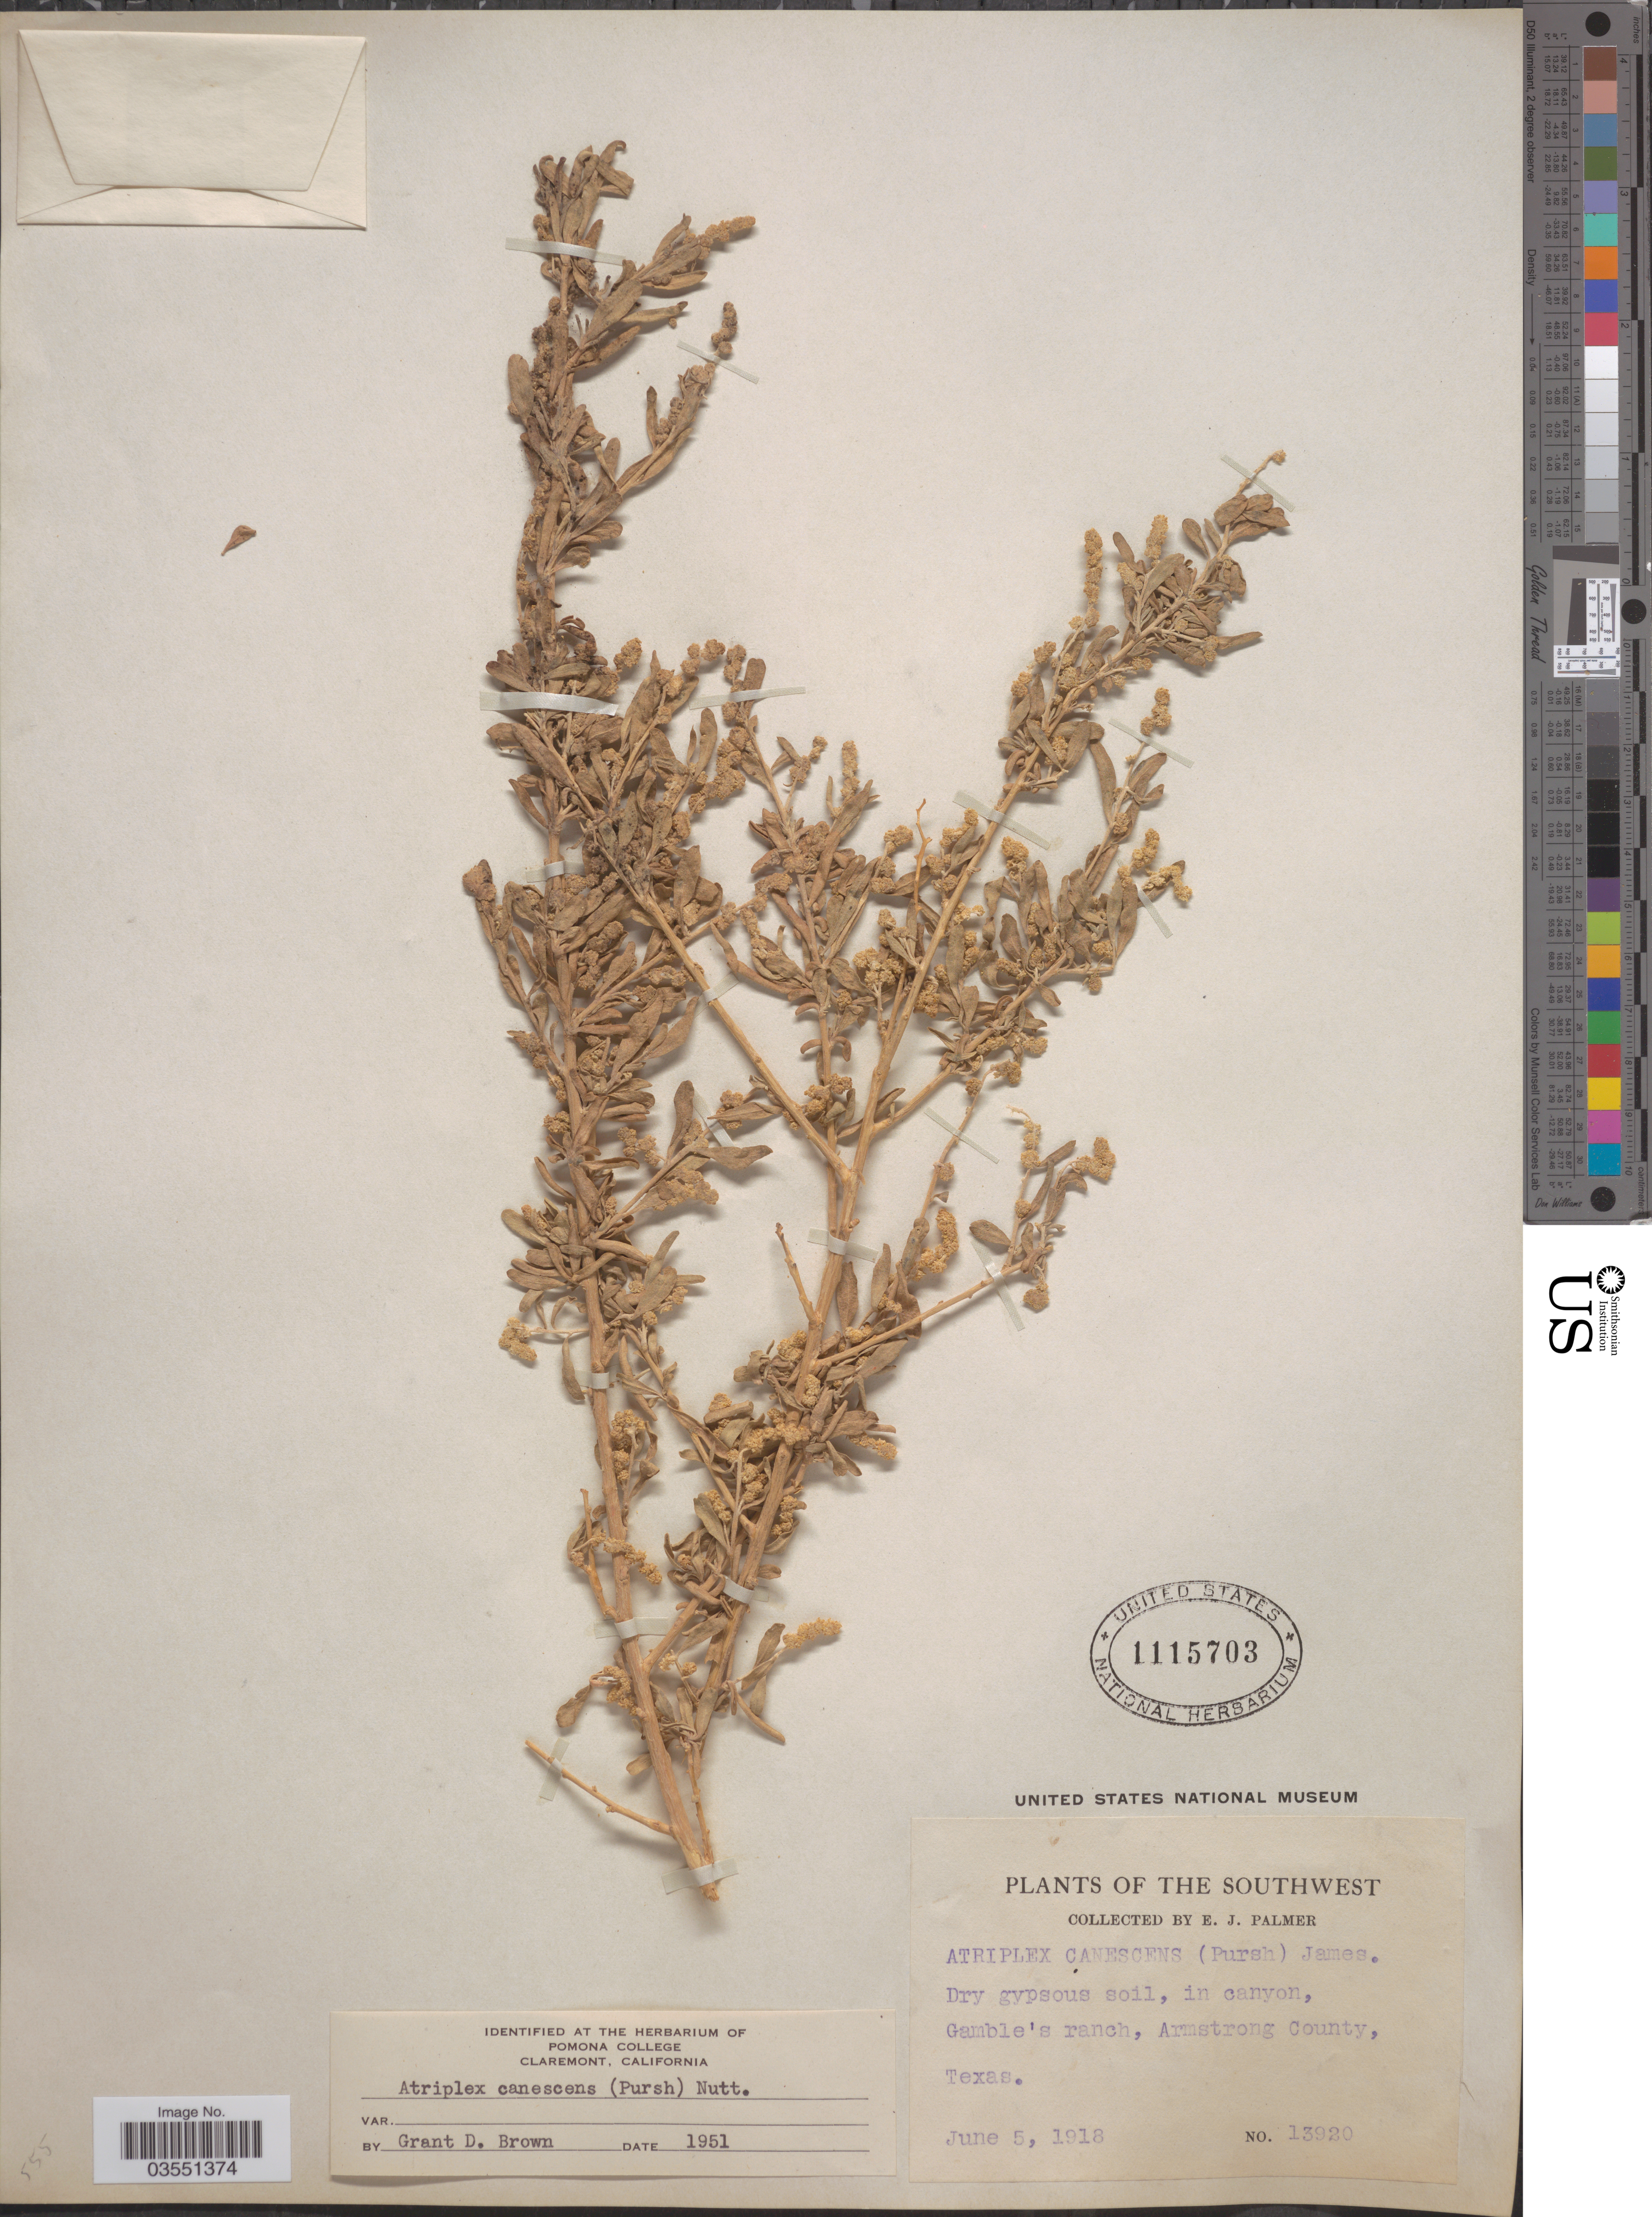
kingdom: Plantae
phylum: Tracheophyta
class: Magnoliopsida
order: Caryophyllales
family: Amaranthaceae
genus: Atriplex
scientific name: Atriplex canescens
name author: (Pursh) Nutt.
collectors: E. J. Palmer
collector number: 13920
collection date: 1918-06-05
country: United States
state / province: Texas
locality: The Southwest. In canyon, Gamble's ranch, Armstrong County.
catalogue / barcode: US 1115703